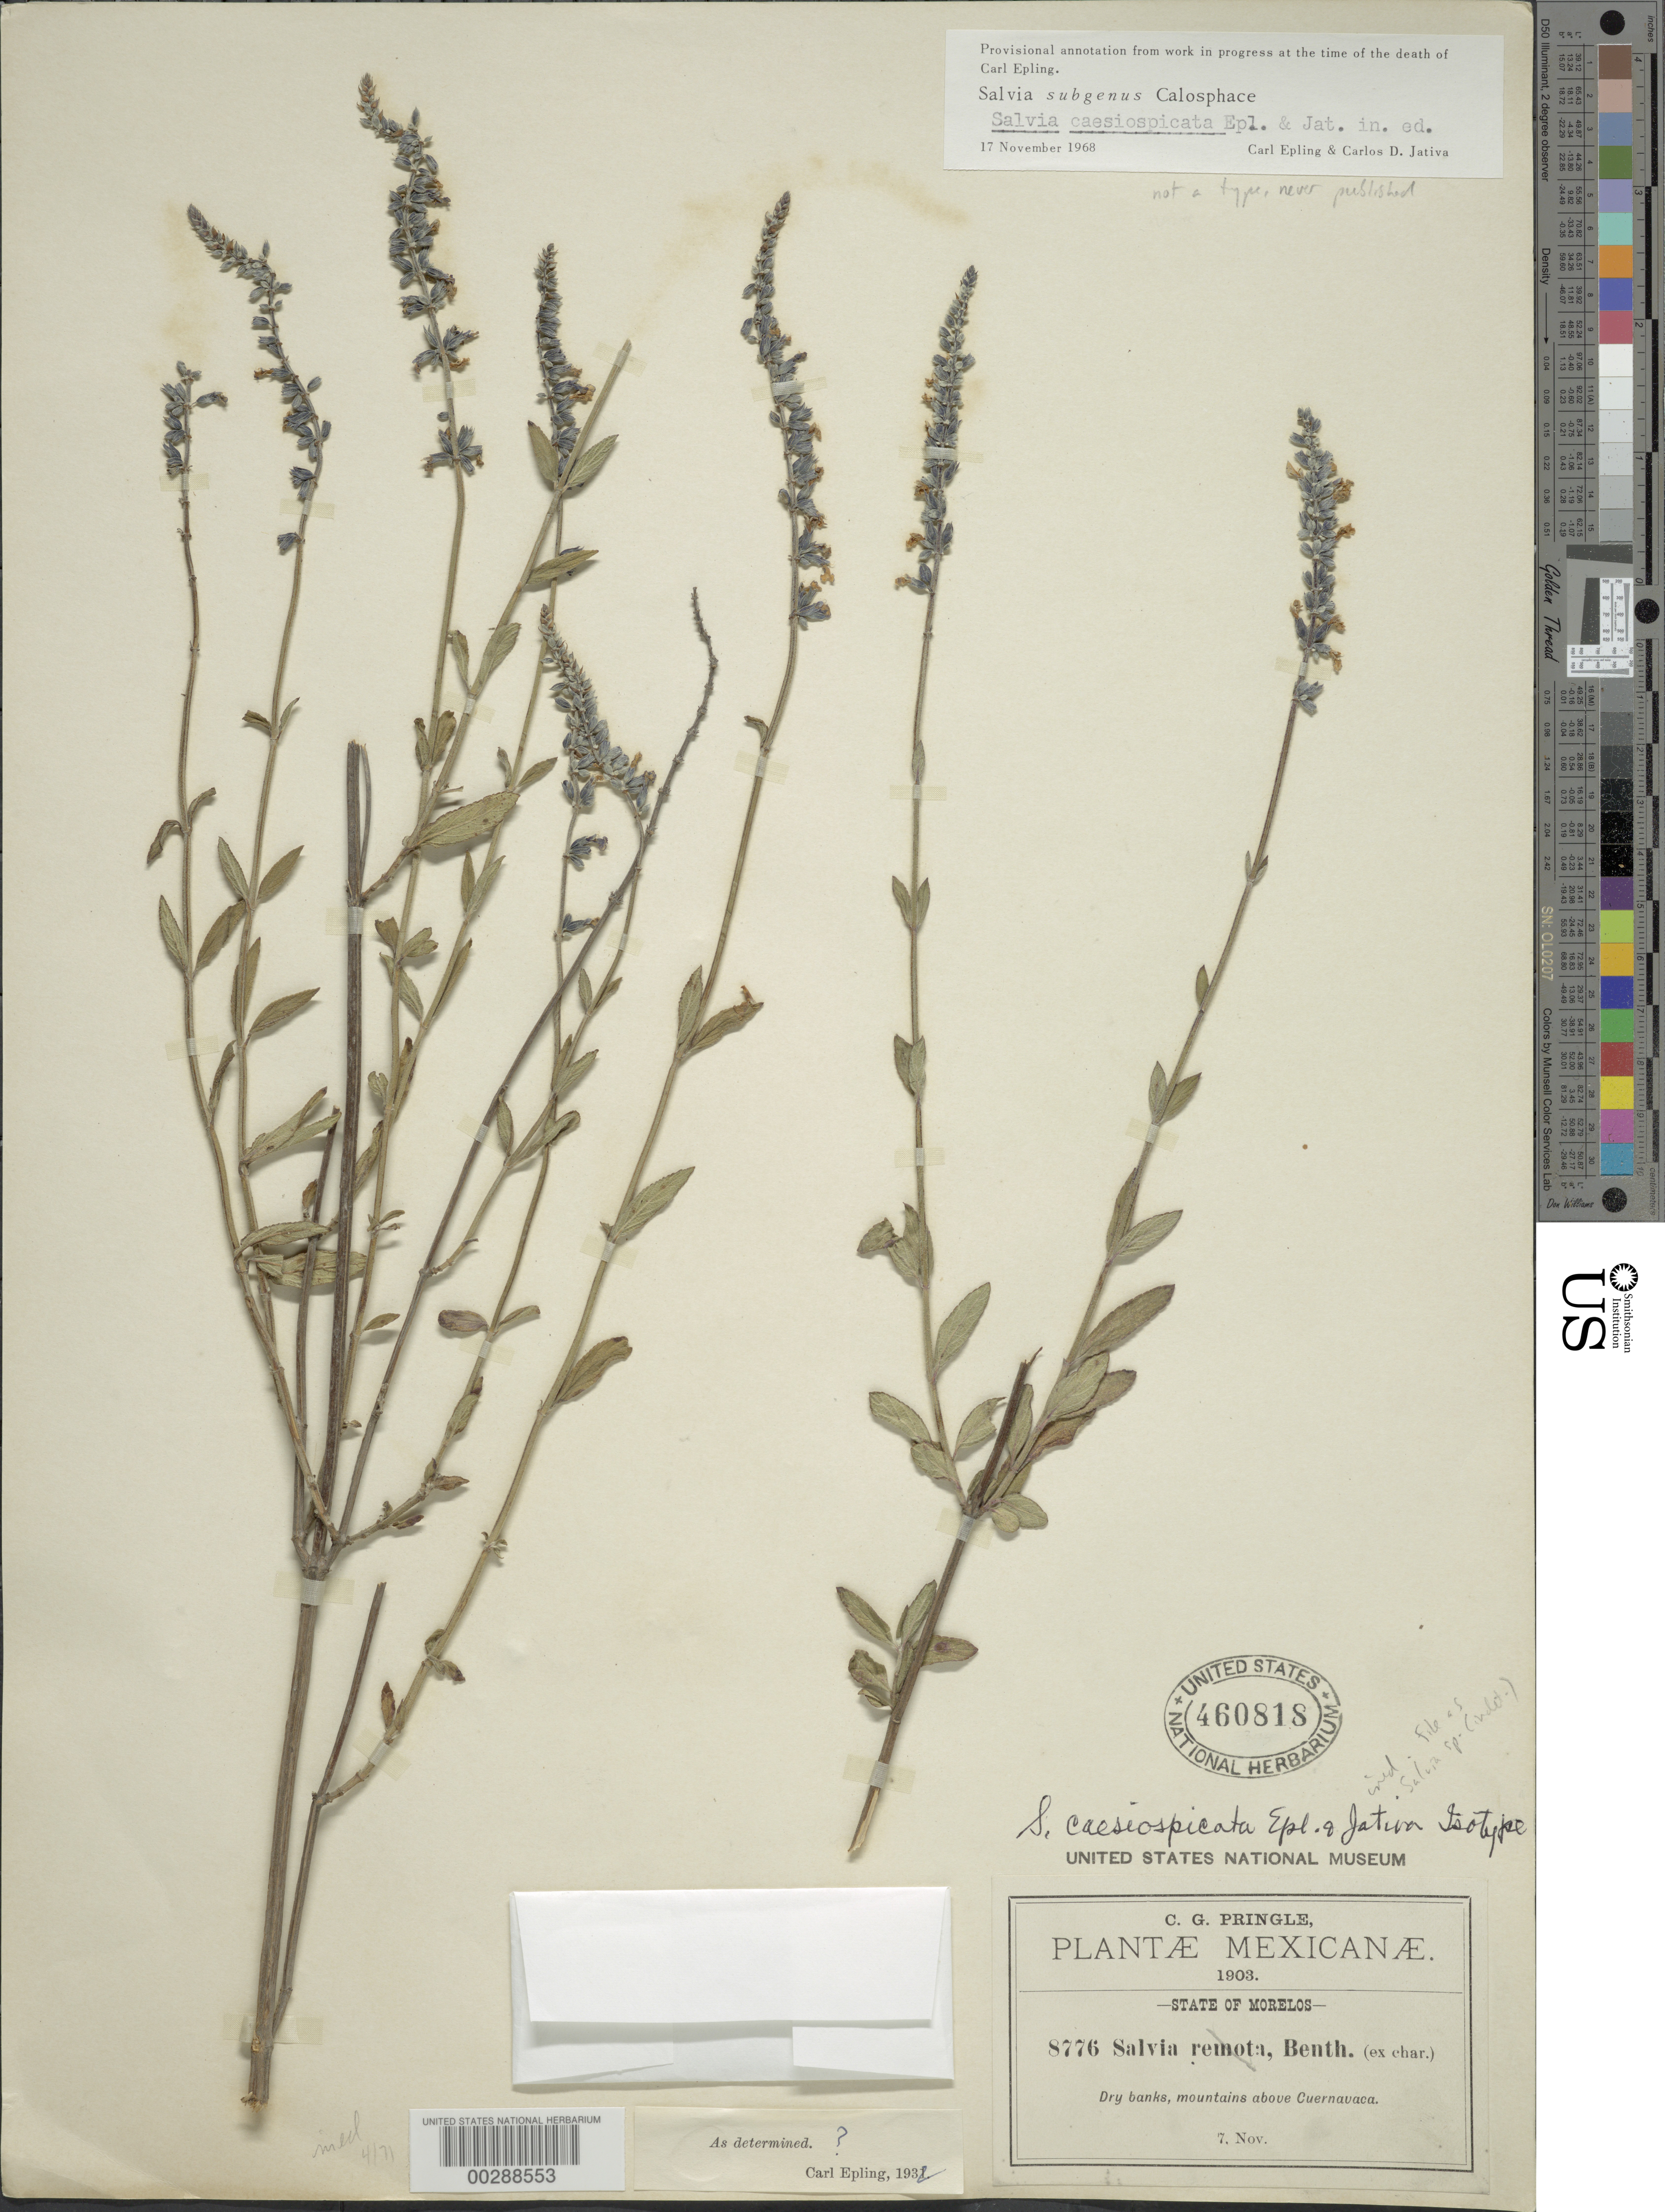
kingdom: Plantae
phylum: Tracheophyta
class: Magnoliopsida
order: Lamiales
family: Lamiaceae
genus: Salvia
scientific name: Salvia thormannii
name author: Urb.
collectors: C. G. Pringle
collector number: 8776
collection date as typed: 07 Nov 1903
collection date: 1903-11-07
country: Mexico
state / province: Morelos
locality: Dry banks, mountains above Cuernavaca.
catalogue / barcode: US 460818